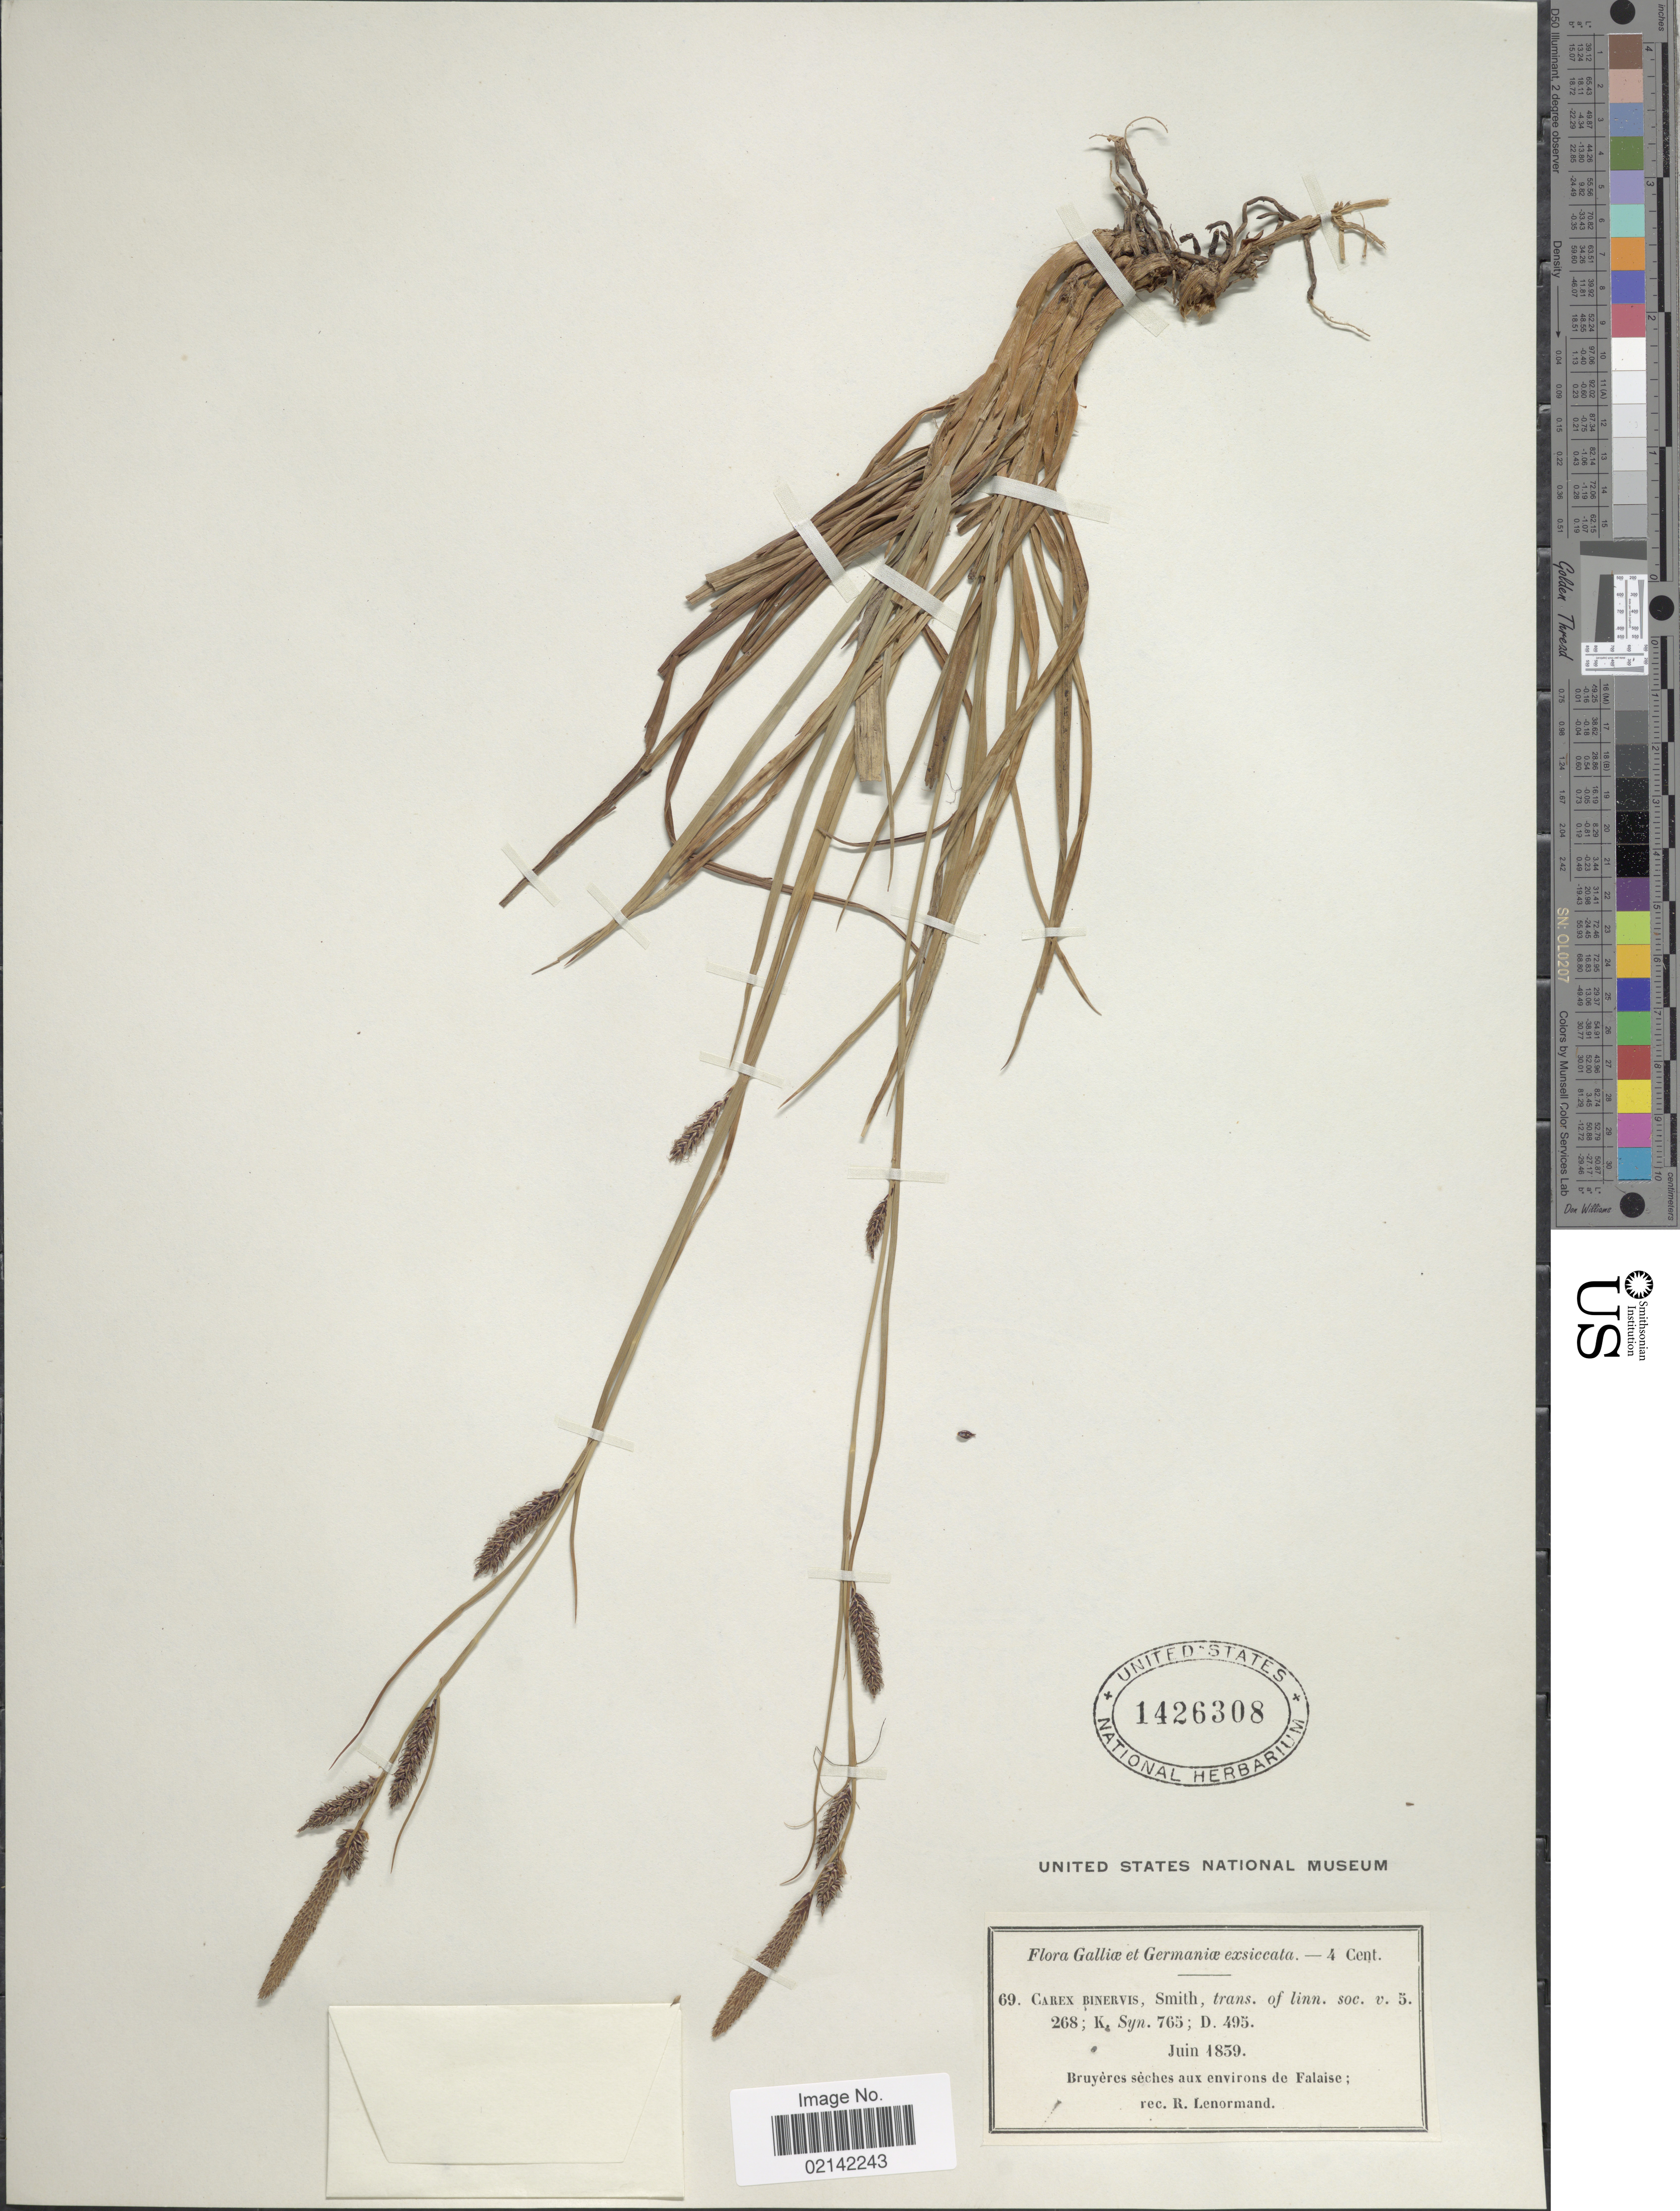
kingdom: Plantae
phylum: Tracheophyta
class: Liliopsida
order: Poales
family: Cyperaceae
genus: Carex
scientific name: Carex binervis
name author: Sm.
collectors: R. Lenormand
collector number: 69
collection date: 1958-06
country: France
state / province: Normandie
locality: Galliae et Germaniae. environs de Falaise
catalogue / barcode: US 1426308